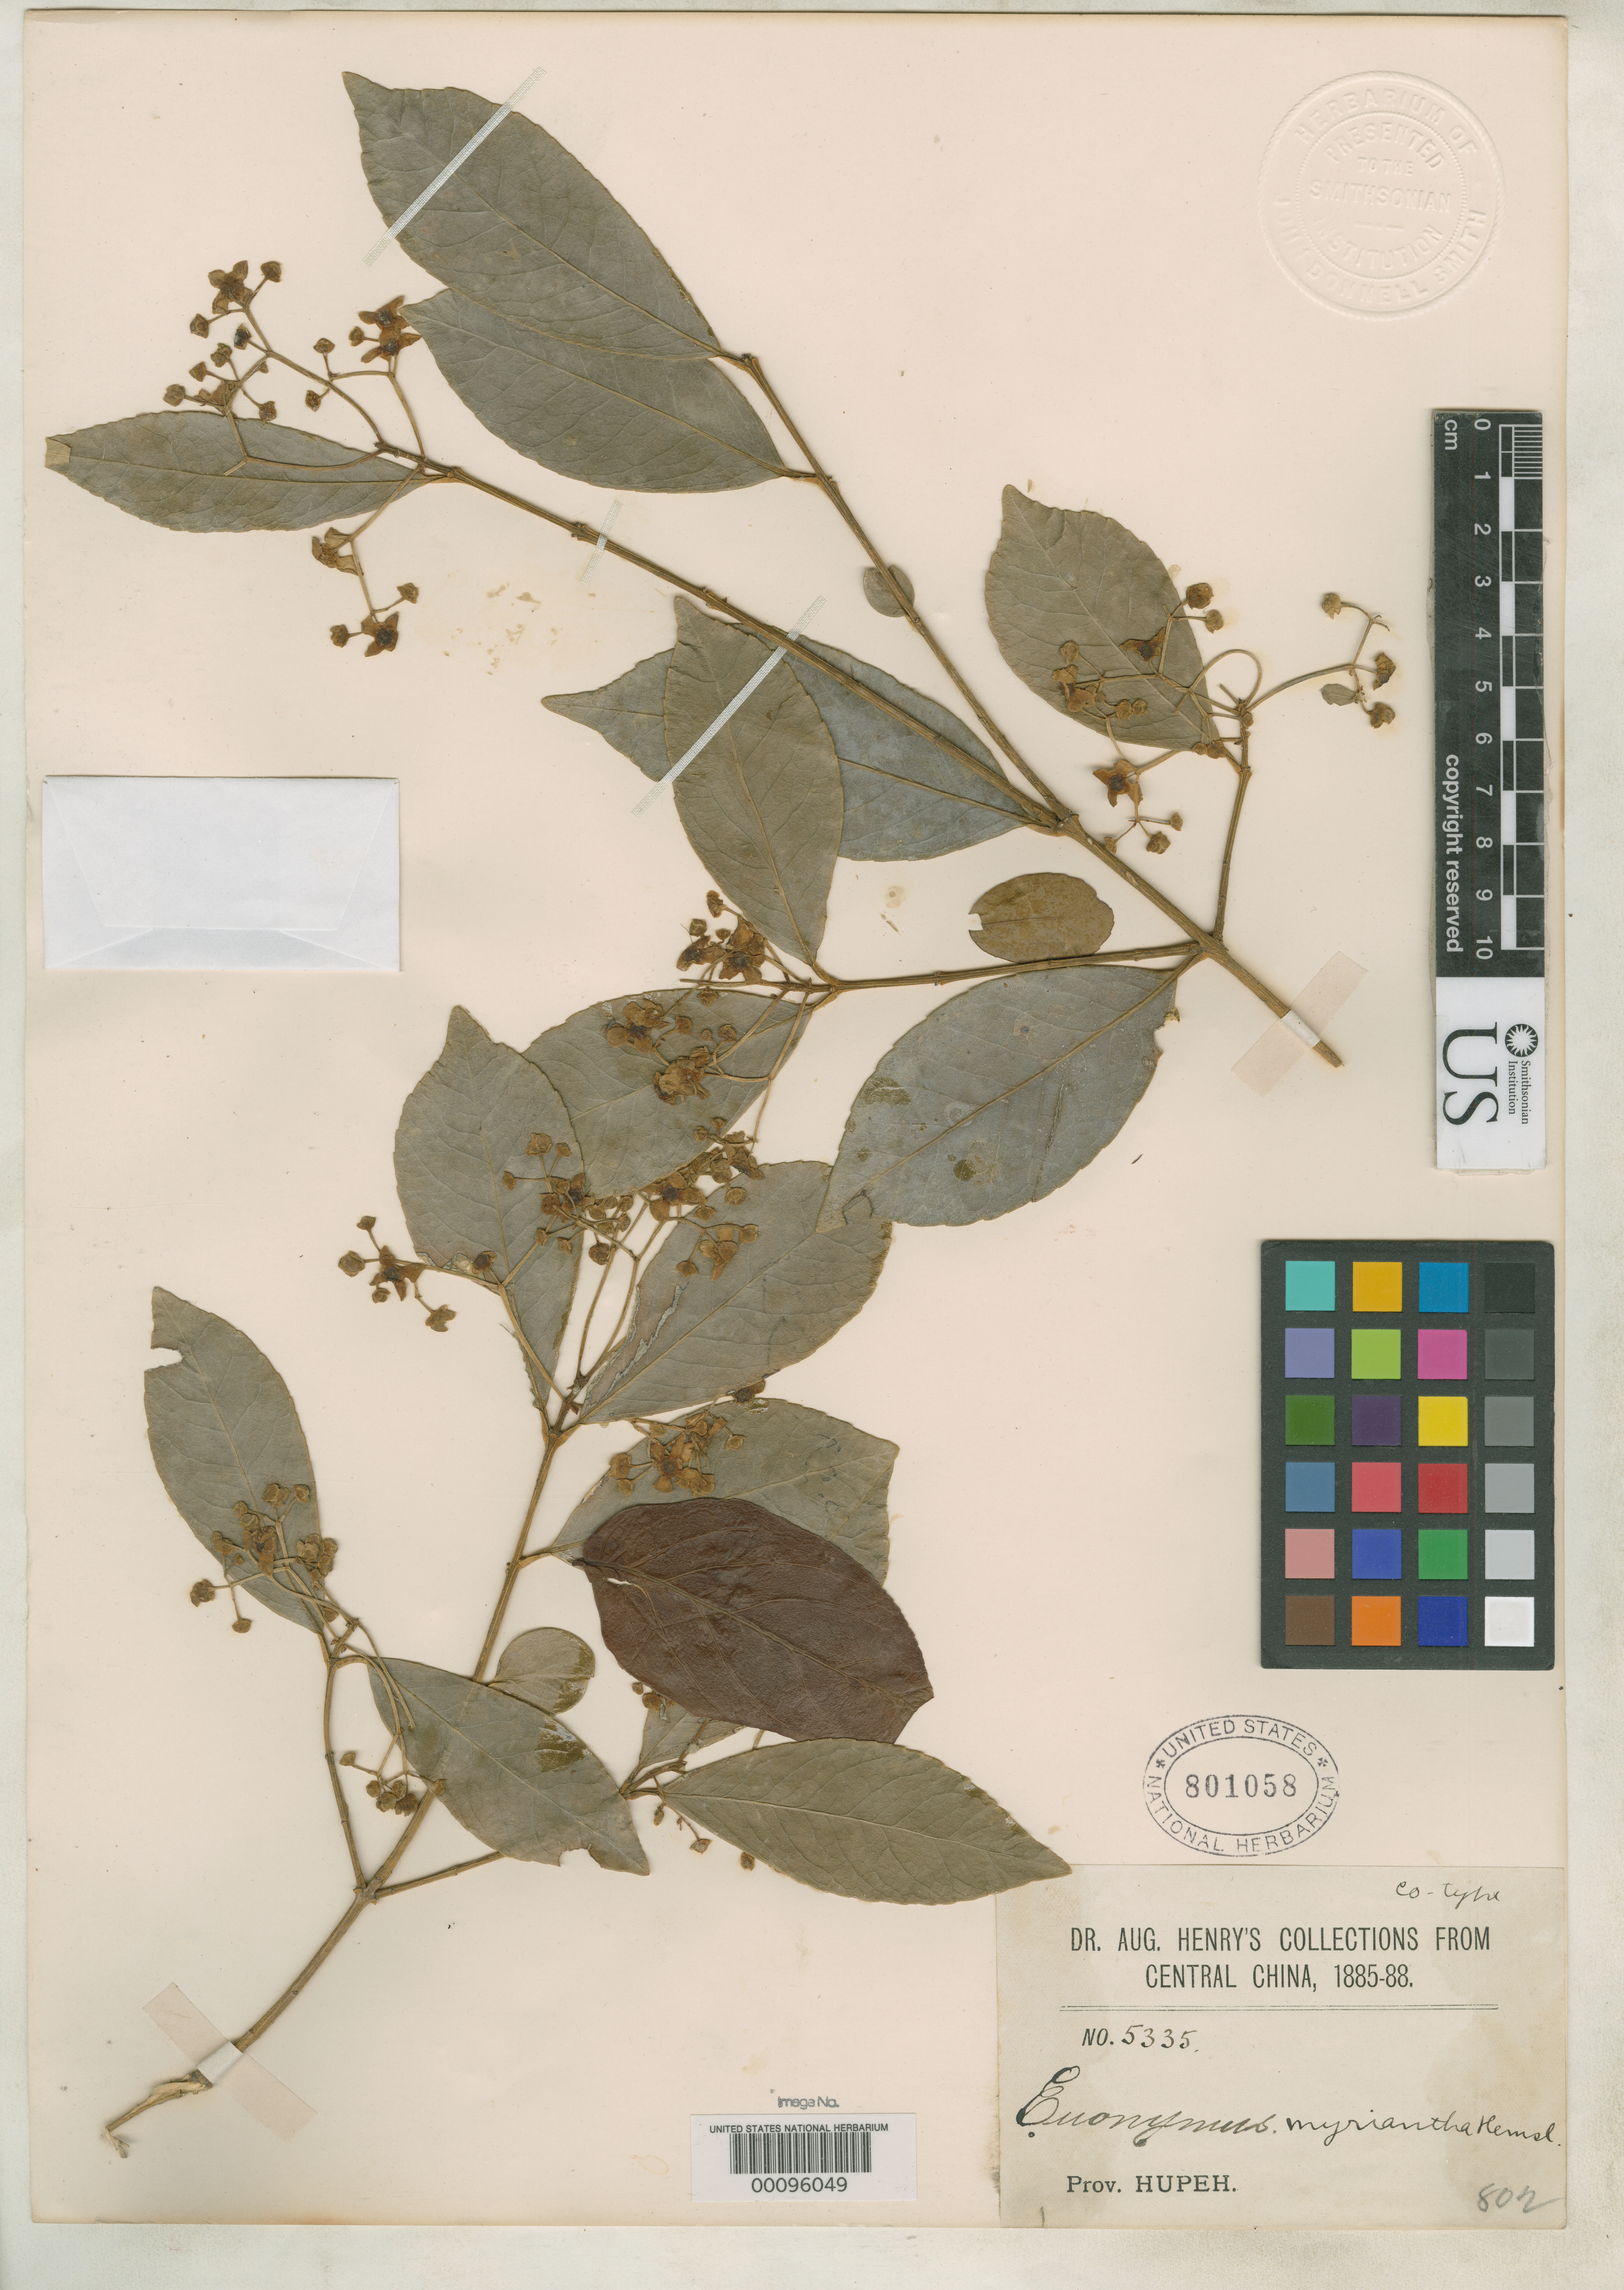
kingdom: Plantae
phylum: Tracheophyta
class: Magnoliopsida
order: Celastrales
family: Celastraceae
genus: Euonymus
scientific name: Euonymus myrianthus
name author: Hemsl.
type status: Isosyntype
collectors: A. Henry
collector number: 5335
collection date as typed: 1885-88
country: China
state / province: Hubei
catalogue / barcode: US 801058